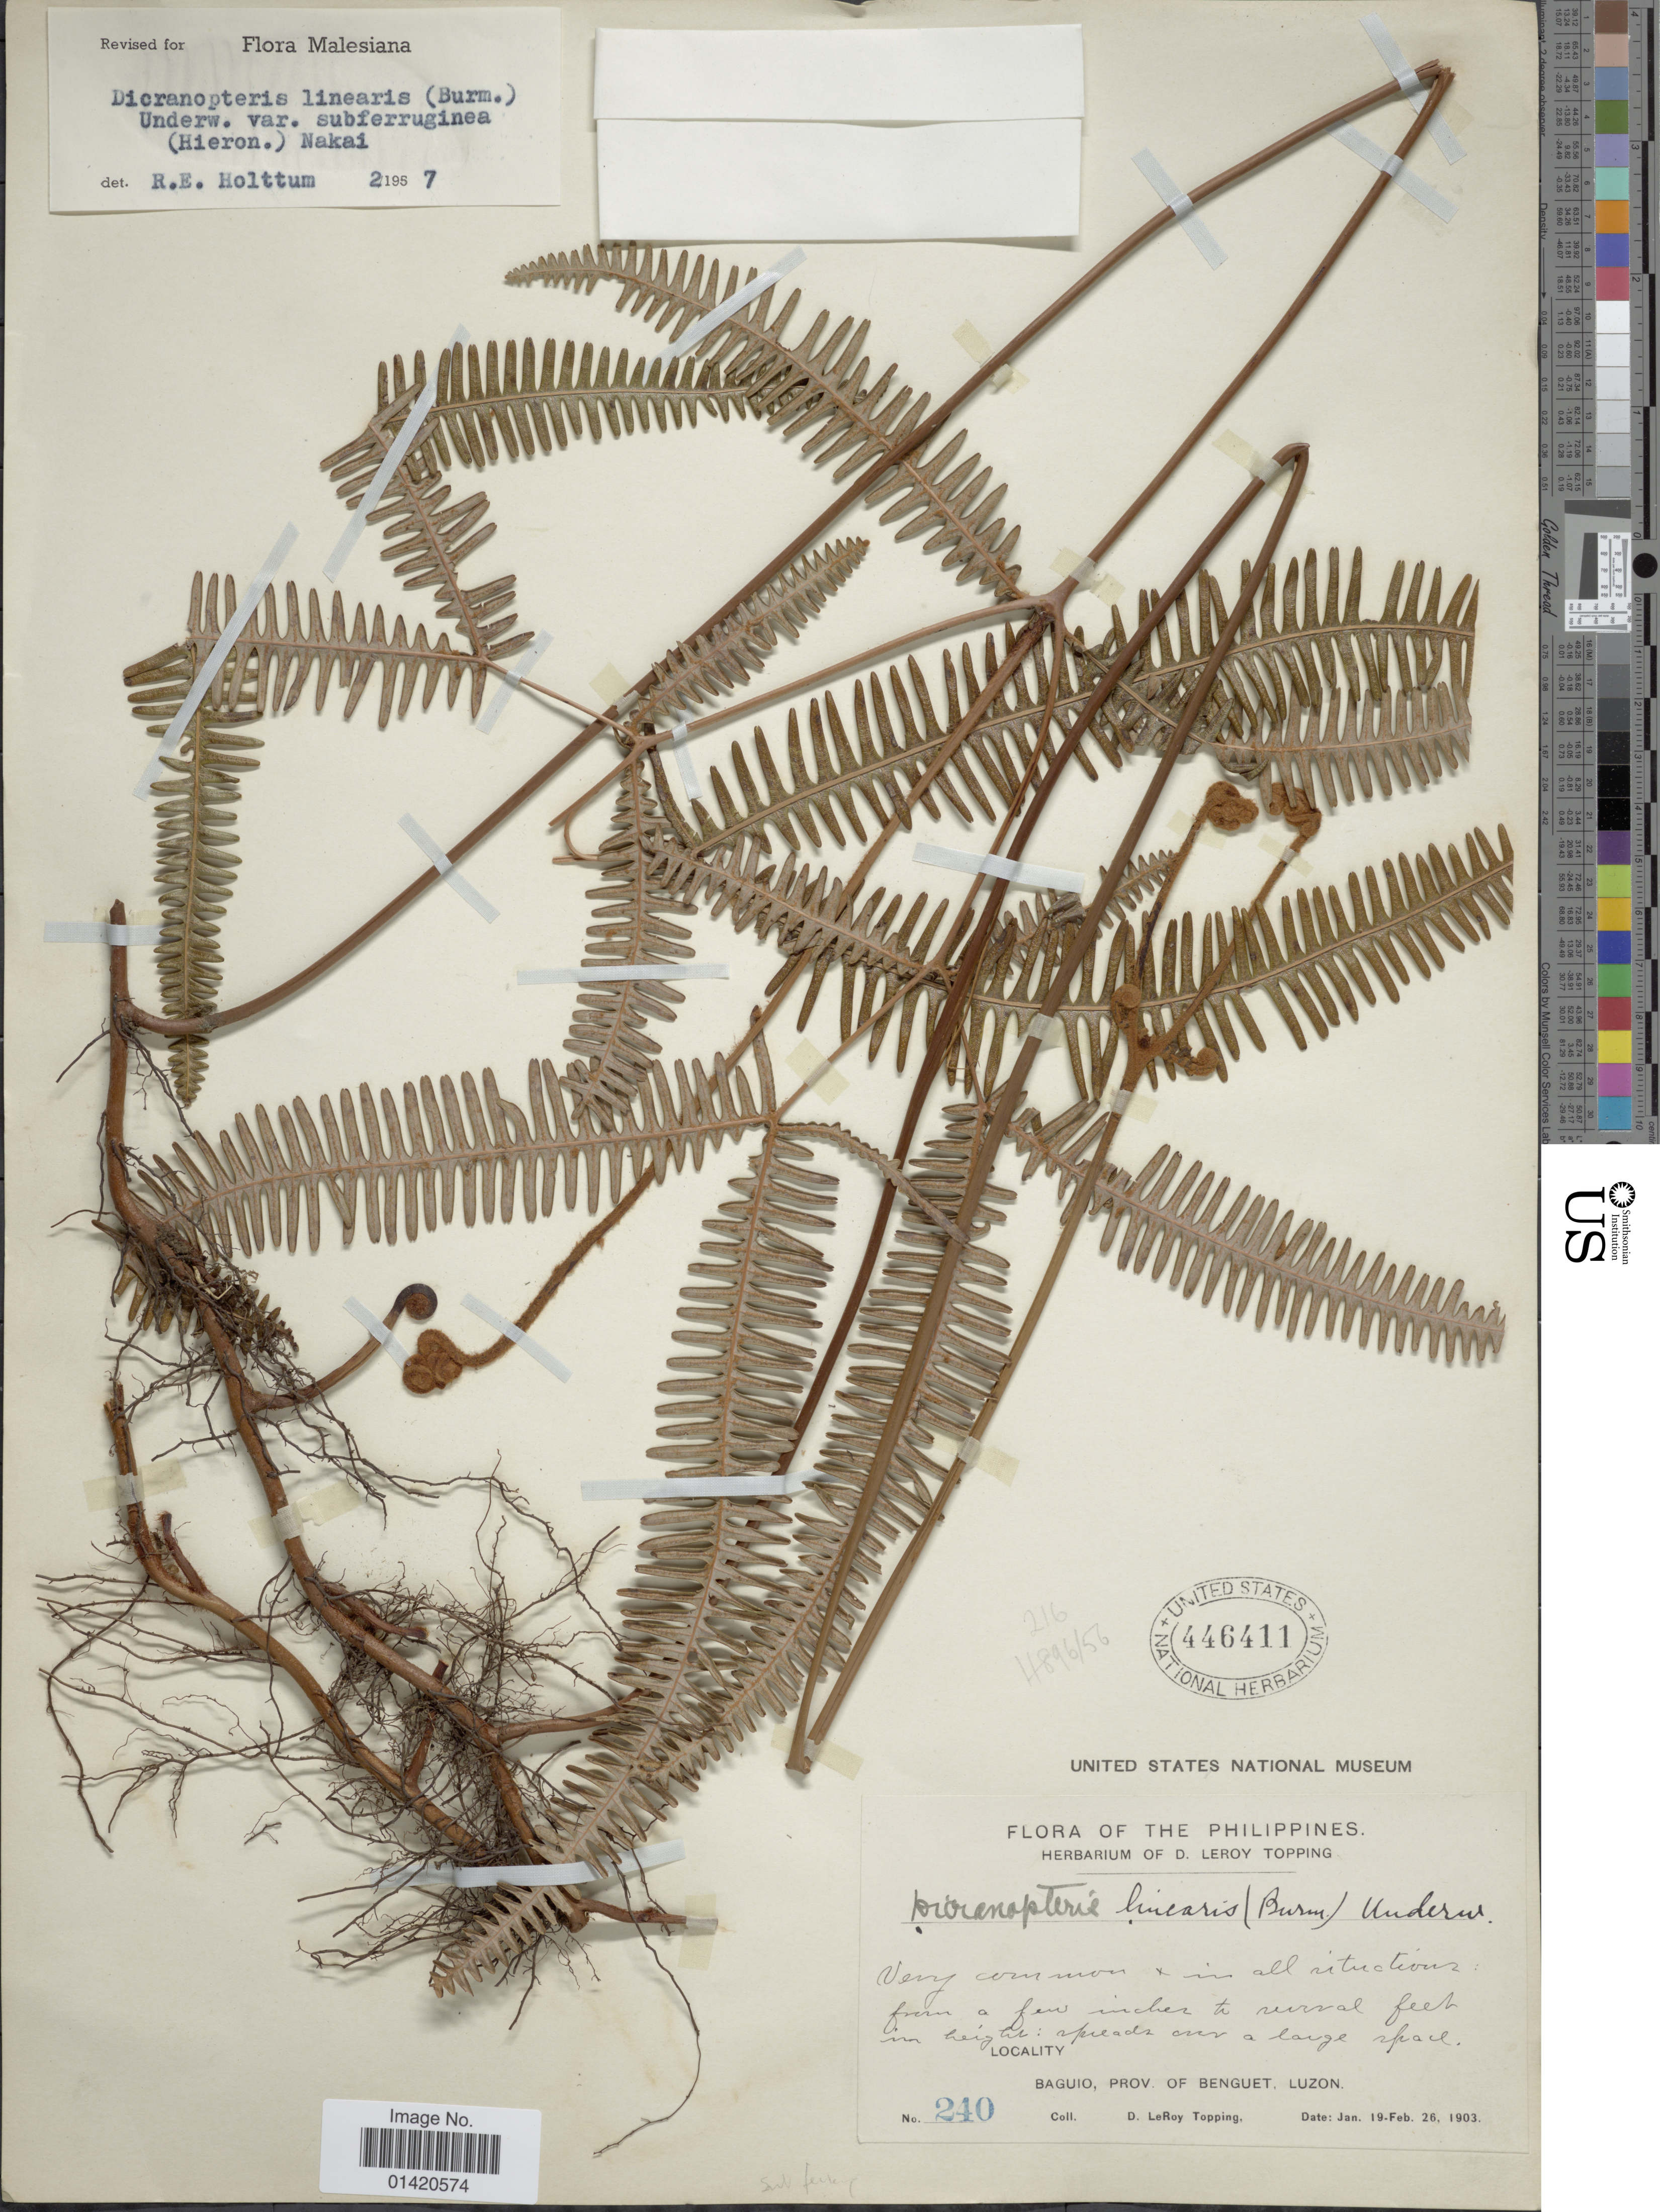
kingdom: Plantae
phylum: Tracheophyta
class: Polypodiopsida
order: Gleicheniales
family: Gleicheniaceae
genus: Dicranopteris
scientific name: Dicranopteris linearis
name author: (Burm. f.) Underw.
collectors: D. L. Topping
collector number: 240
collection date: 1903-01-19/1903-02-26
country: Philippines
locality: Baguio, Prov. Benguet, Luzon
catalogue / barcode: US 446411